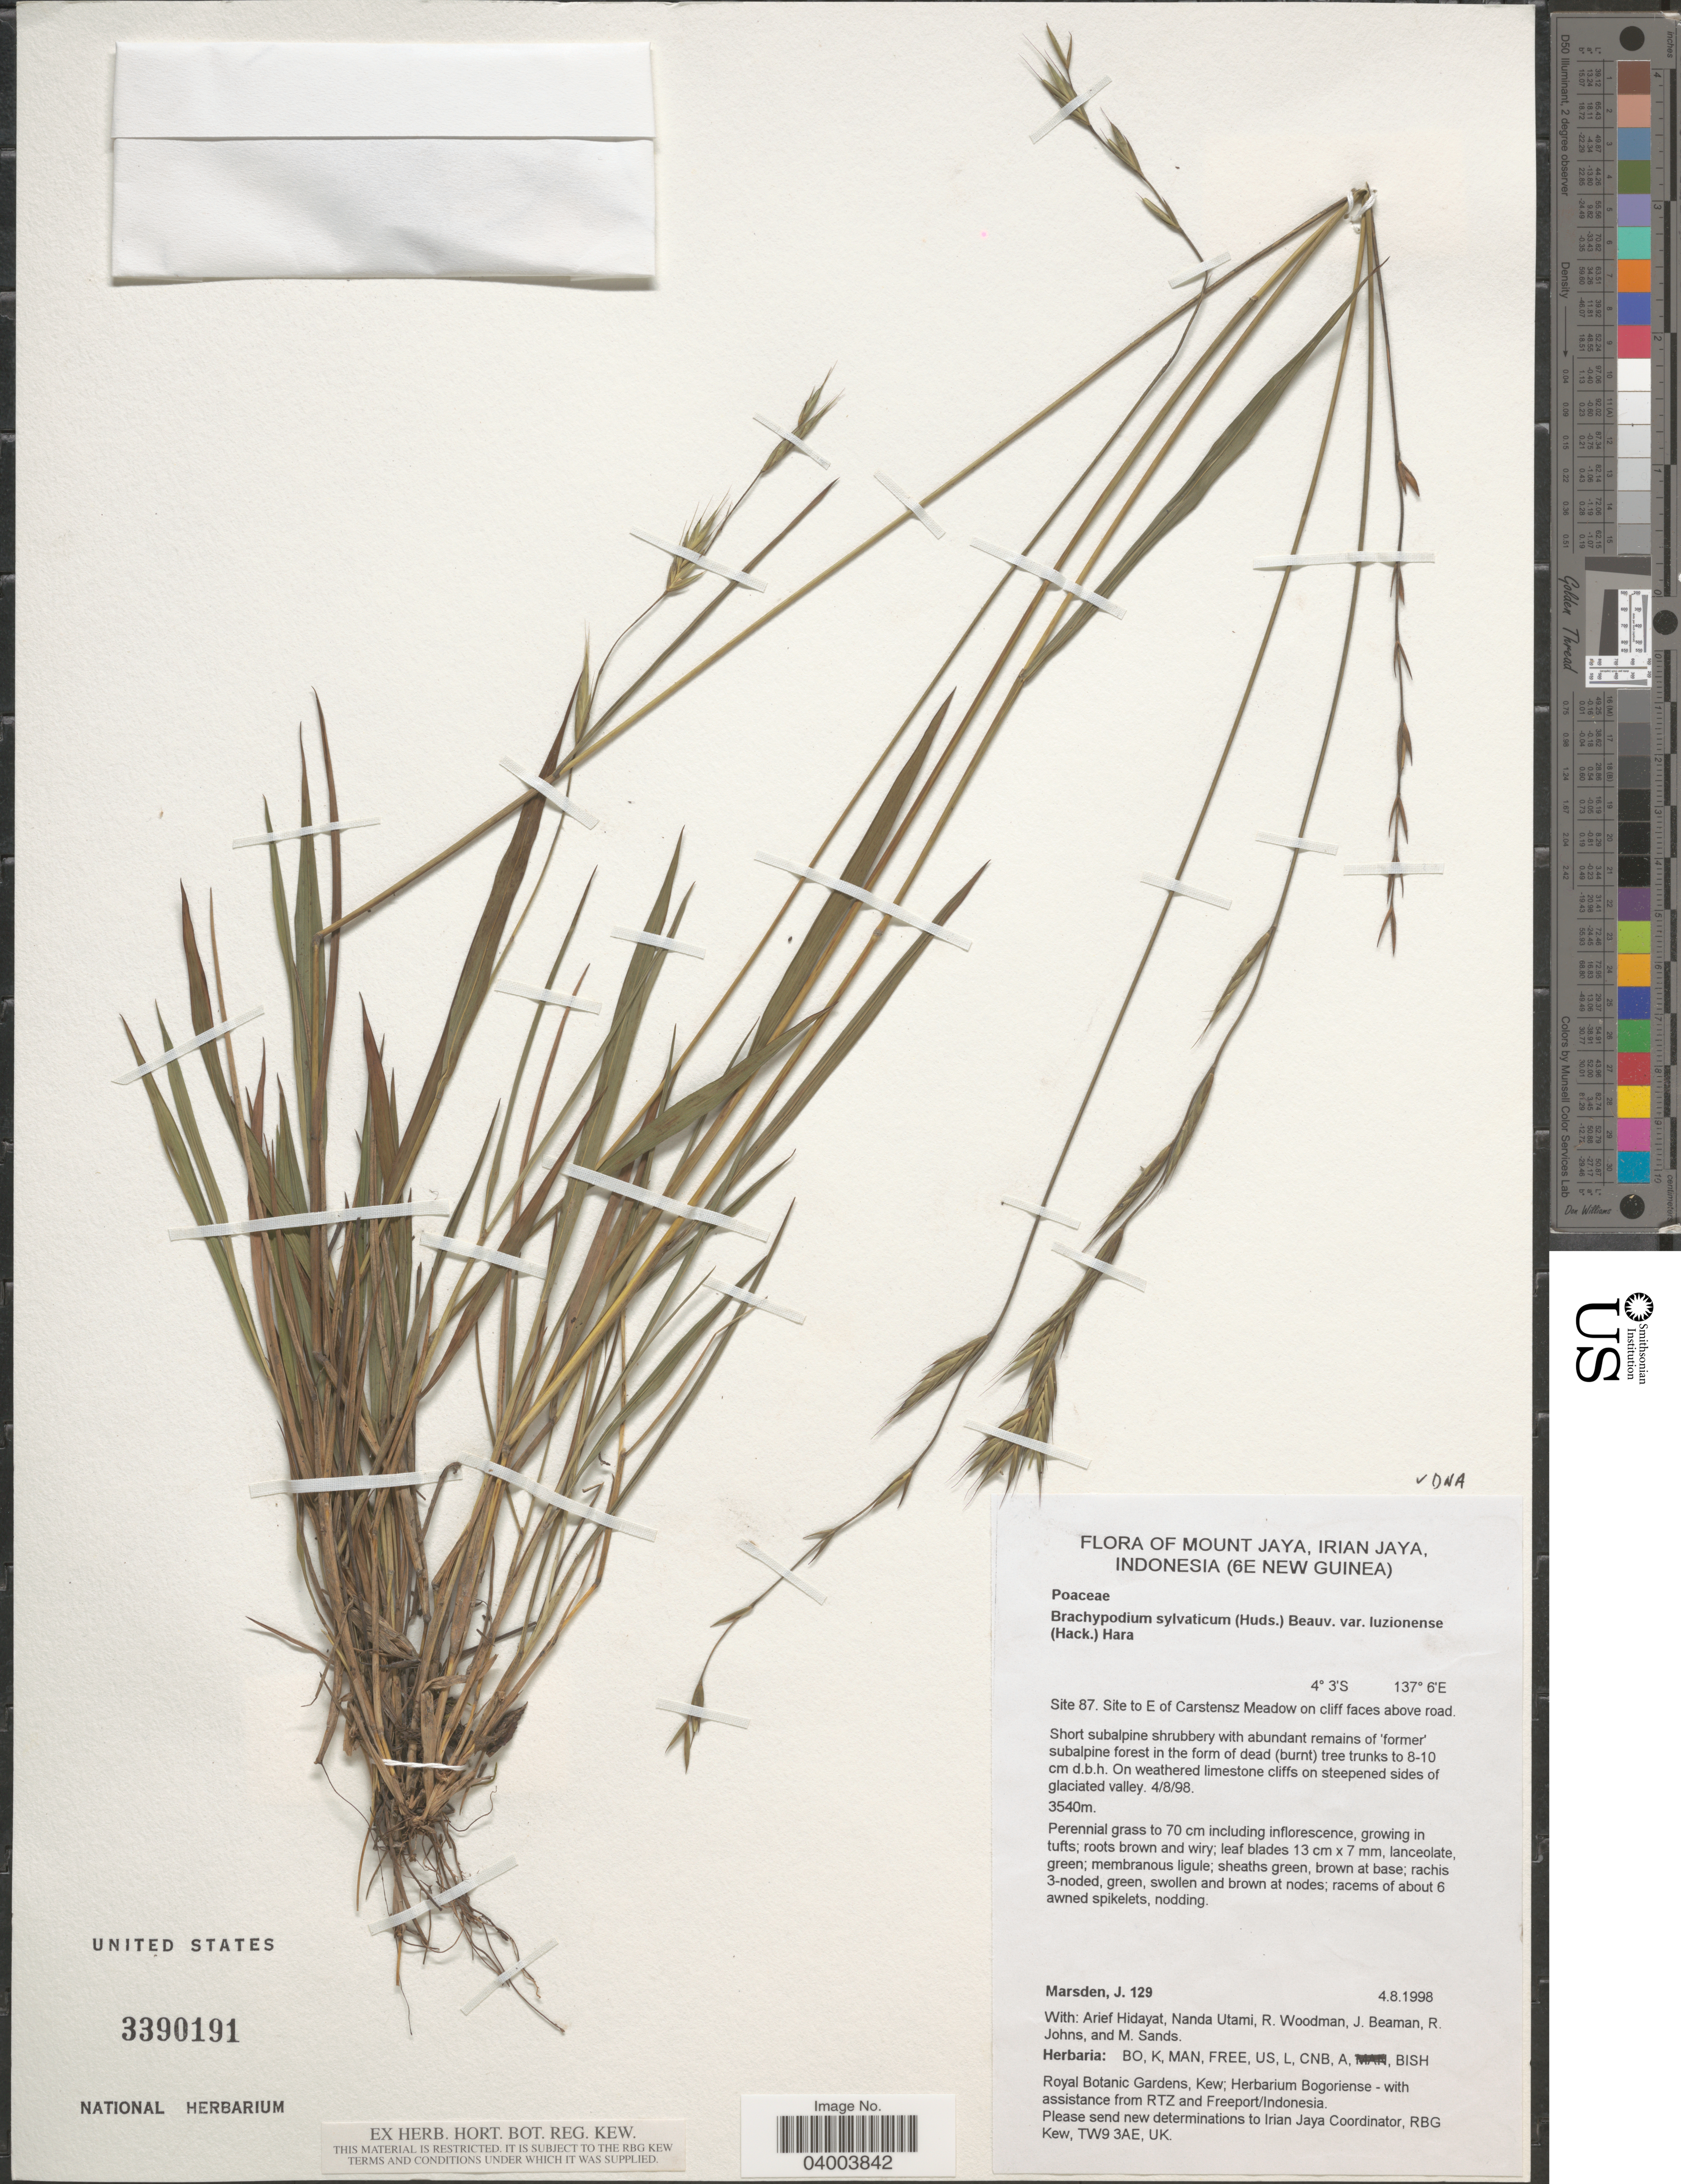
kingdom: Plantae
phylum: Tracheophyta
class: Liliopsida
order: Poales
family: Poaceae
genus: Brachypodium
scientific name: Brachypodium sylvaticum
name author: (Huds.) P. Beauv.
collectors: J. Marsden, A. Hidayat, N. Utami & R. Woodman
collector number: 129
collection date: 1998-08-04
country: Indonesia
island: New Guinea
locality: Mount Jaya, Irian Jaya, Indonesia (6E New Guinea). Site 87. Site to E of Carstensz Meadow on cliff faces above road.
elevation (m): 3540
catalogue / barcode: US 3390191